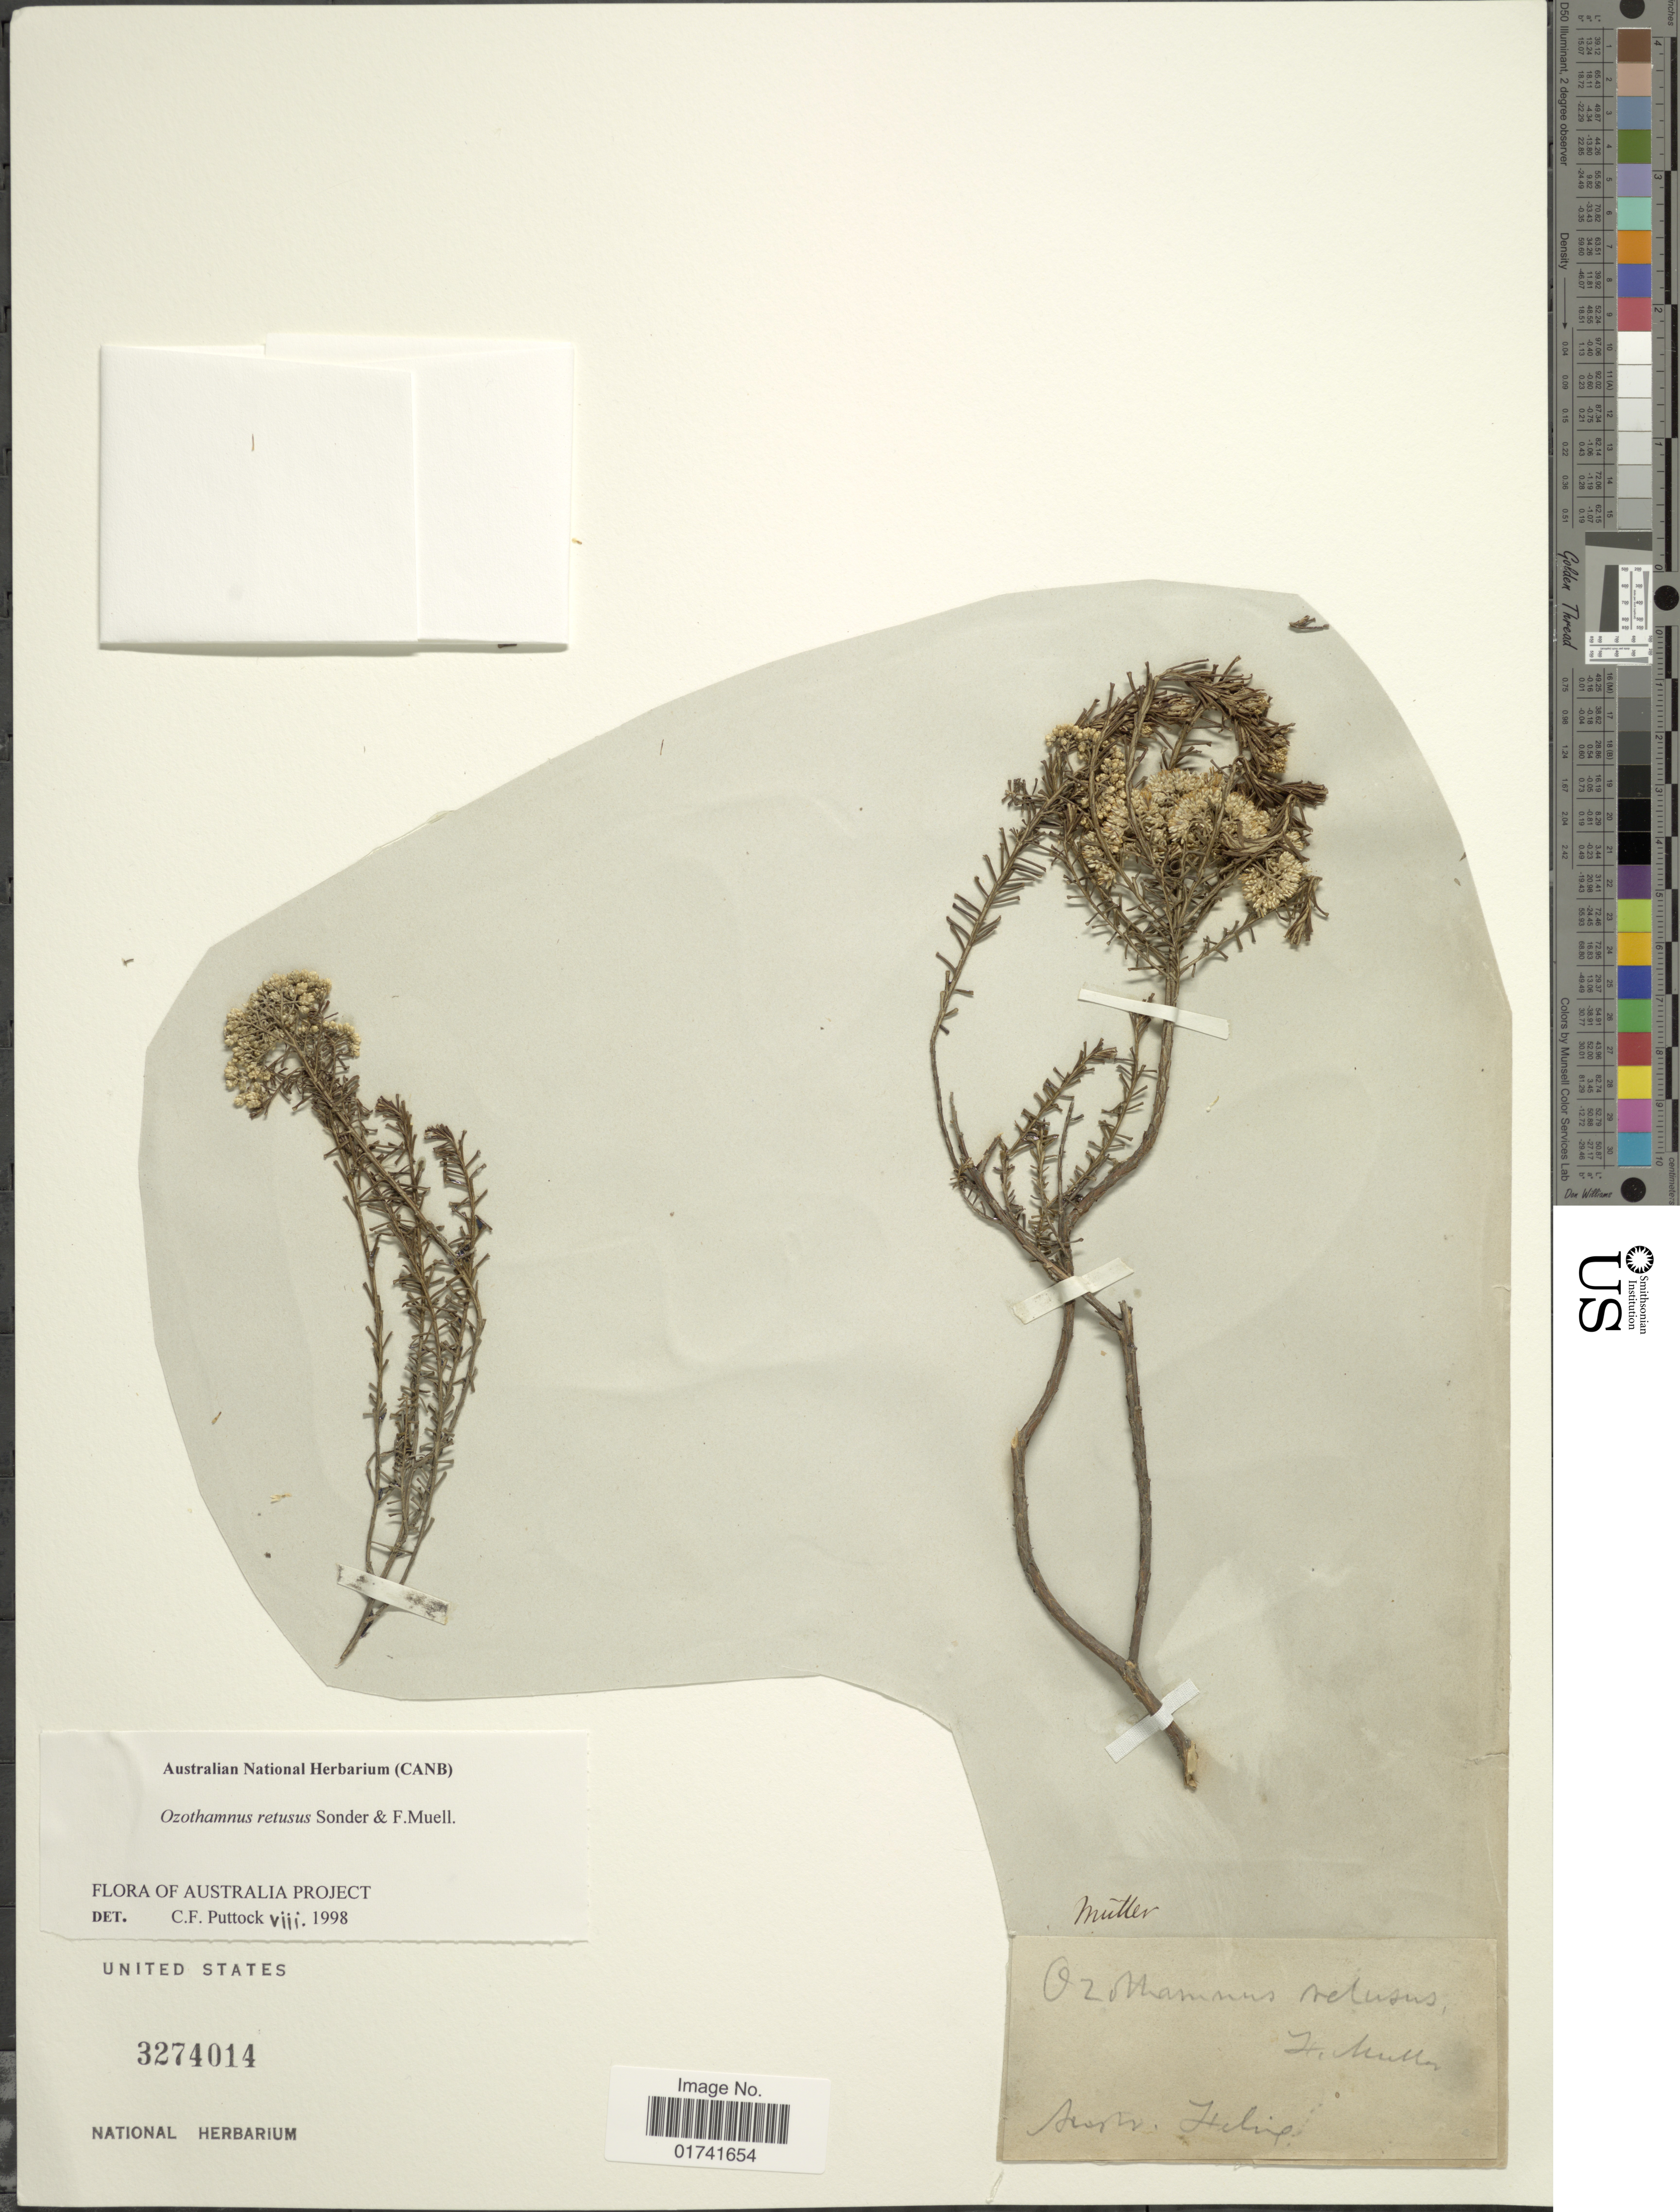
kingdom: Plantae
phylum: Tracheophyta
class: Magnoliopsida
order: Asterales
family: Asteraceae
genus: Ozothamnus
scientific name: Ozothamnus retusus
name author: F. Muell. & Sond. ex Sond.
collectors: H. Muller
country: Australia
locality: Hcling. [unsure placement]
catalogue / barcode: US 3274014